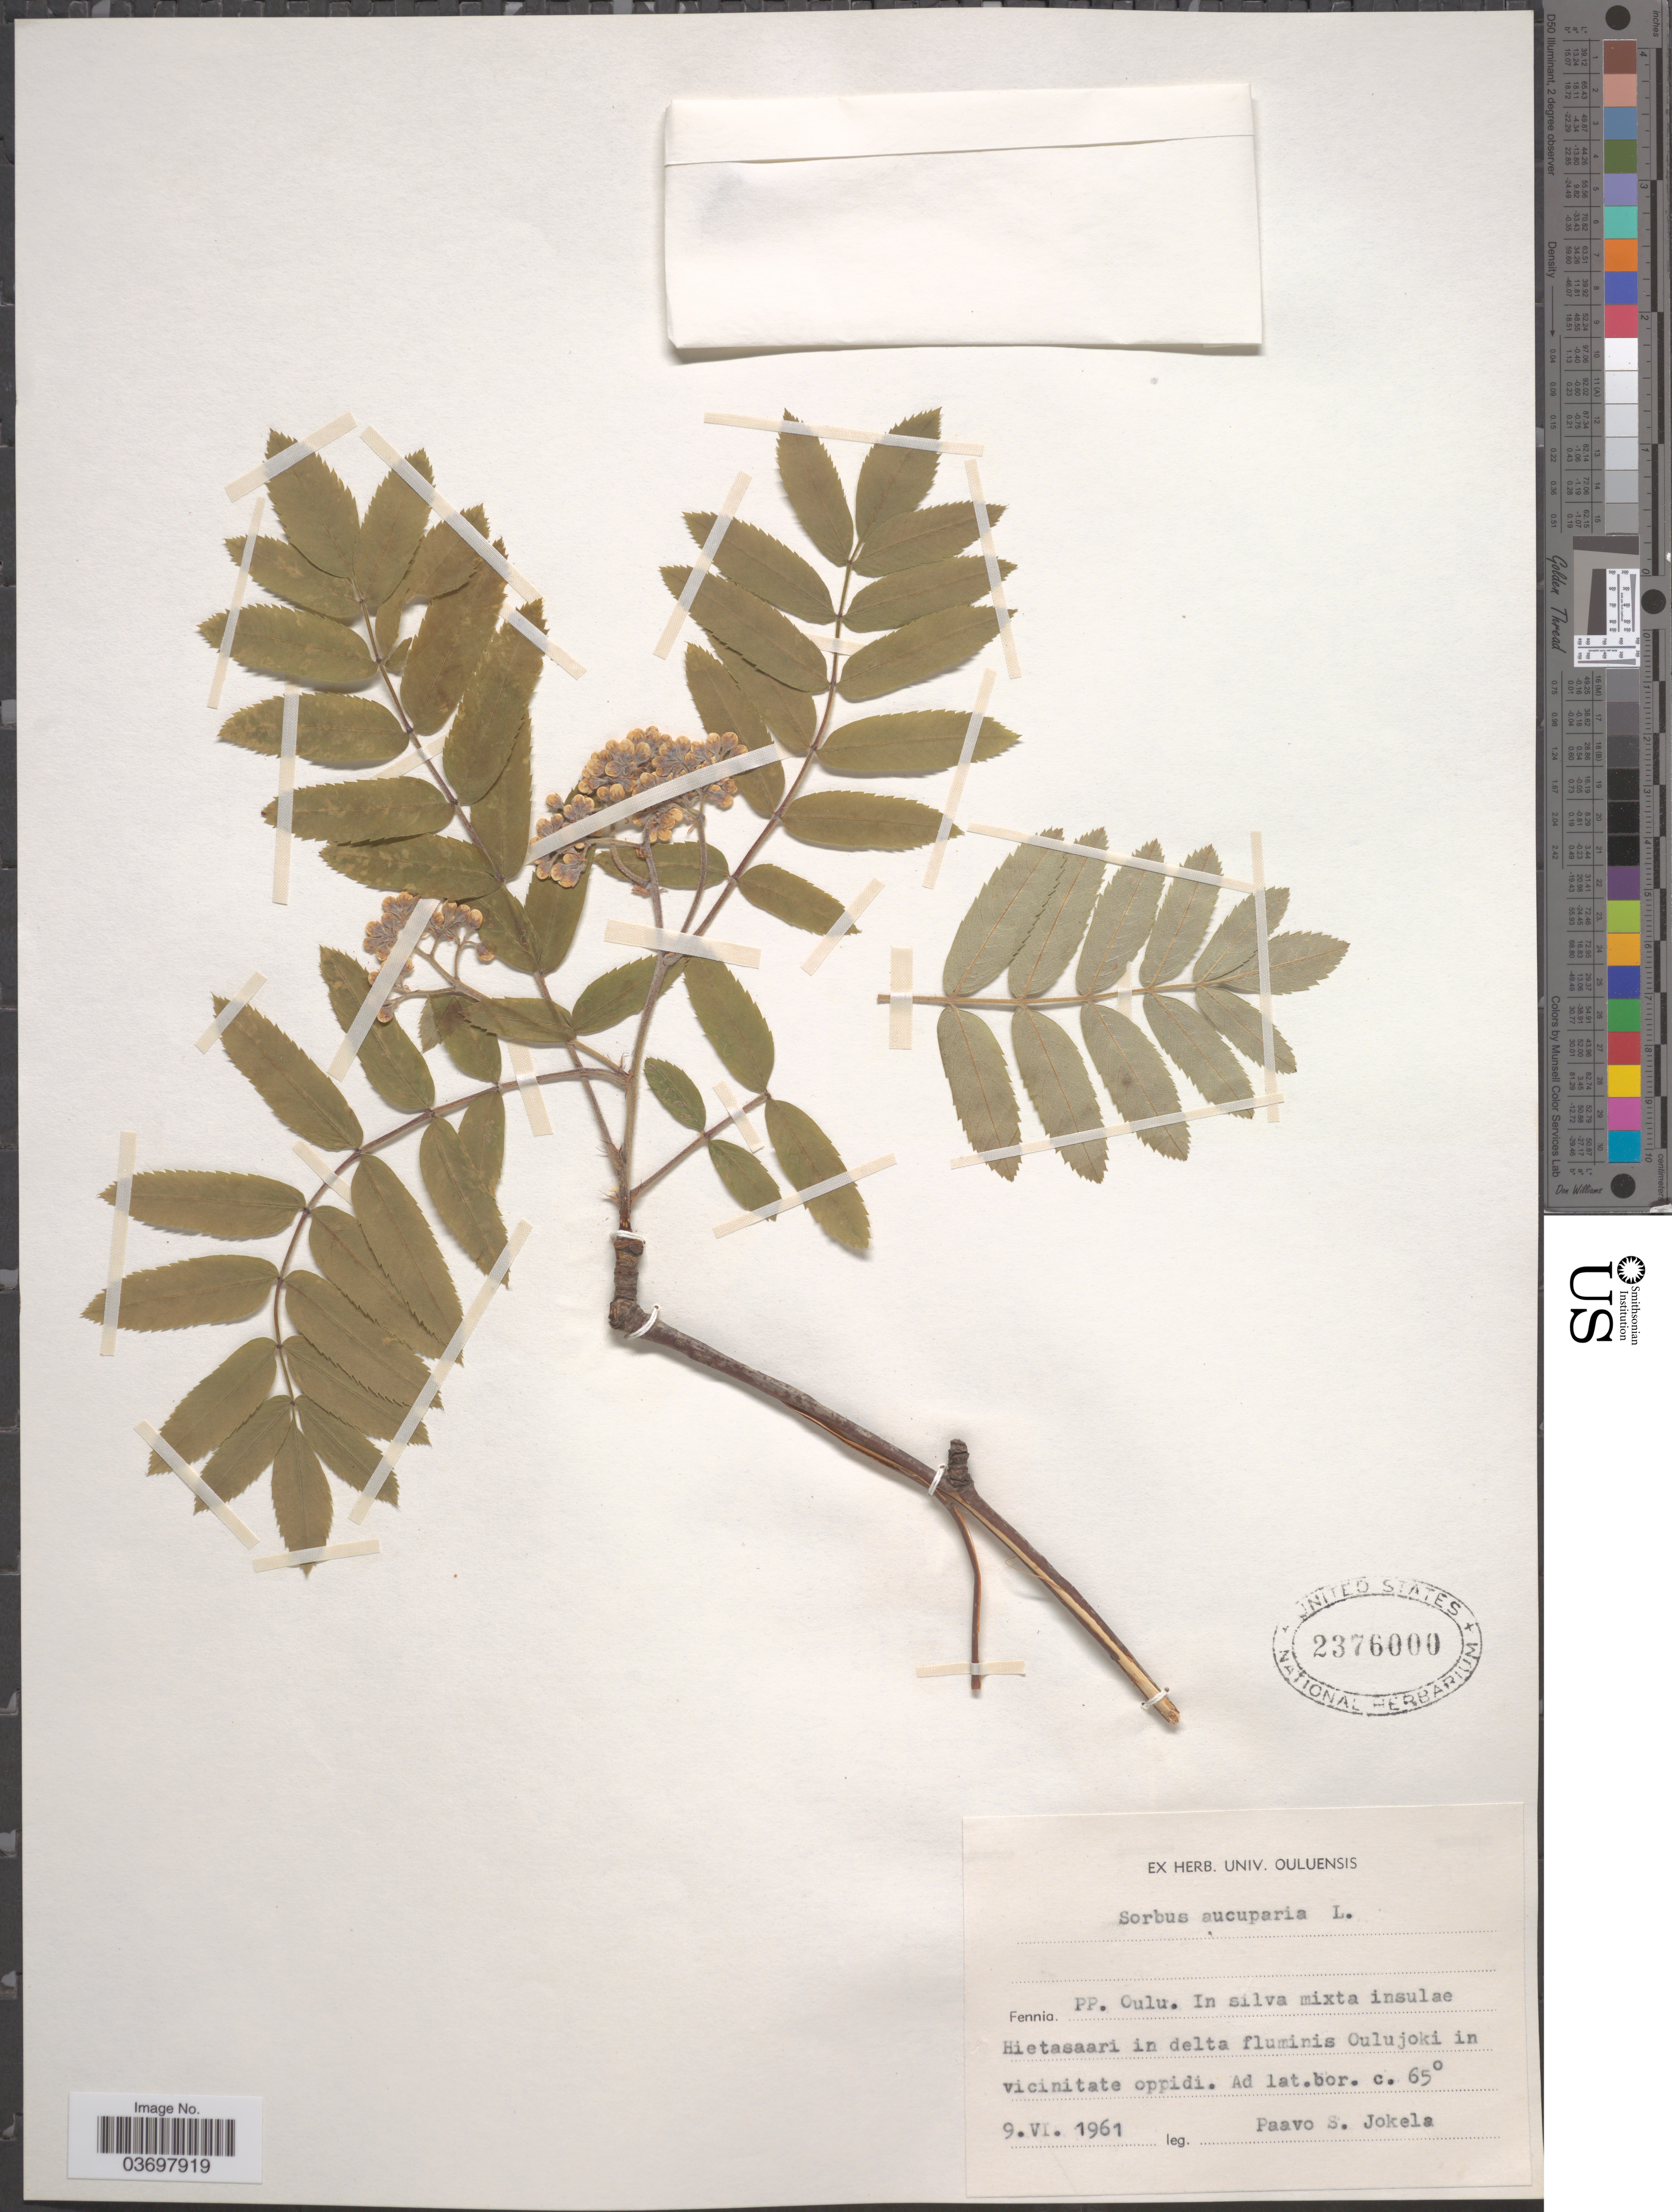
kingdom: Plantae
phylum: Tracheophyta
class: Magnoliopsida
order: Rosales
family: Rosaceae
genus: Sorbus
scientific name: Sorbus aucuparia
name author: L.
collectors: P. Jokela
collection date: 1961-06-09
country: Finland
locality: Fennia. PP. Culu, In silva mixta insulae Hietasaari in delta fluminis Oulujoki in vicinitate oppidi.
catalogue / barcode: US 2376000